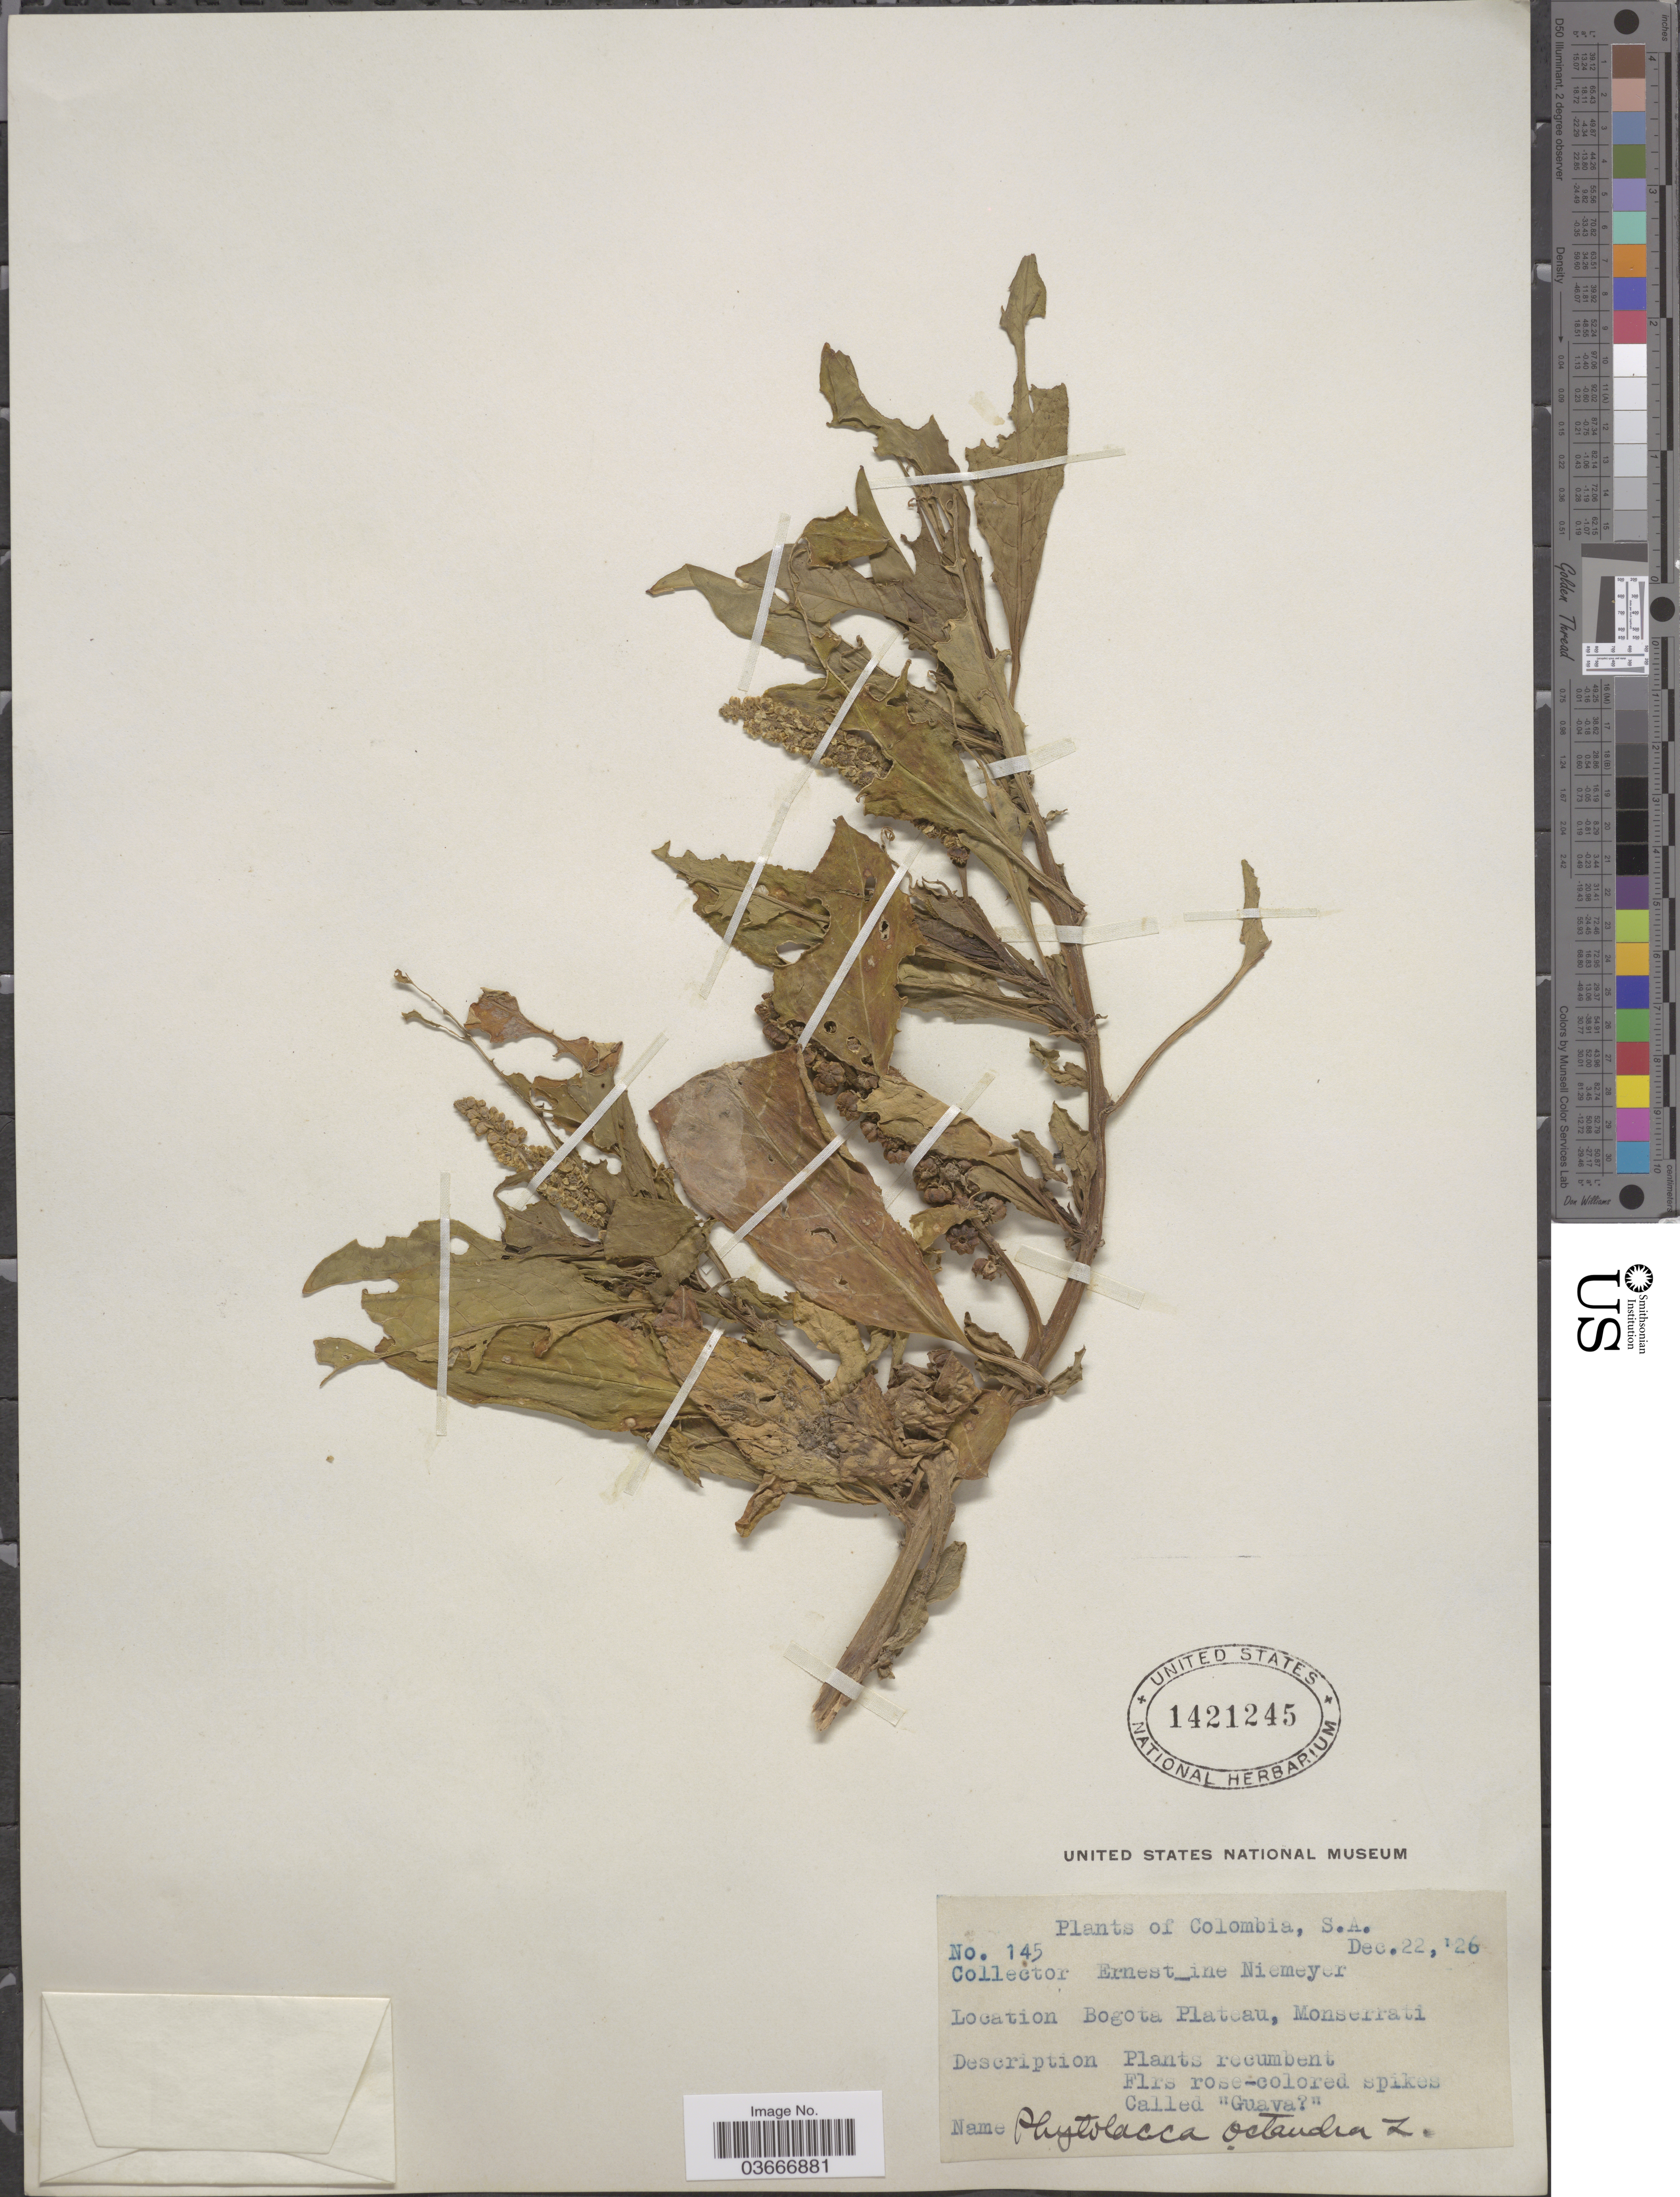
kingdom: Plantae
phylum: Tracheophyta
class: Magnoliopsida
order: Caryophyllales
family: Phytolaccaceae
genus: Phytolacca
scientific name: Phytolacca icosandra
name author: L.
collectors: E. H. Niemeyer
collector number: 145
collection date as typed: Transcribed d/m/y: 22/12/26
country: Colombia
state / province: Bogota D.C.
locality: Bogota Plateau, Monserrati.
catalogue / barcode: US 1421245